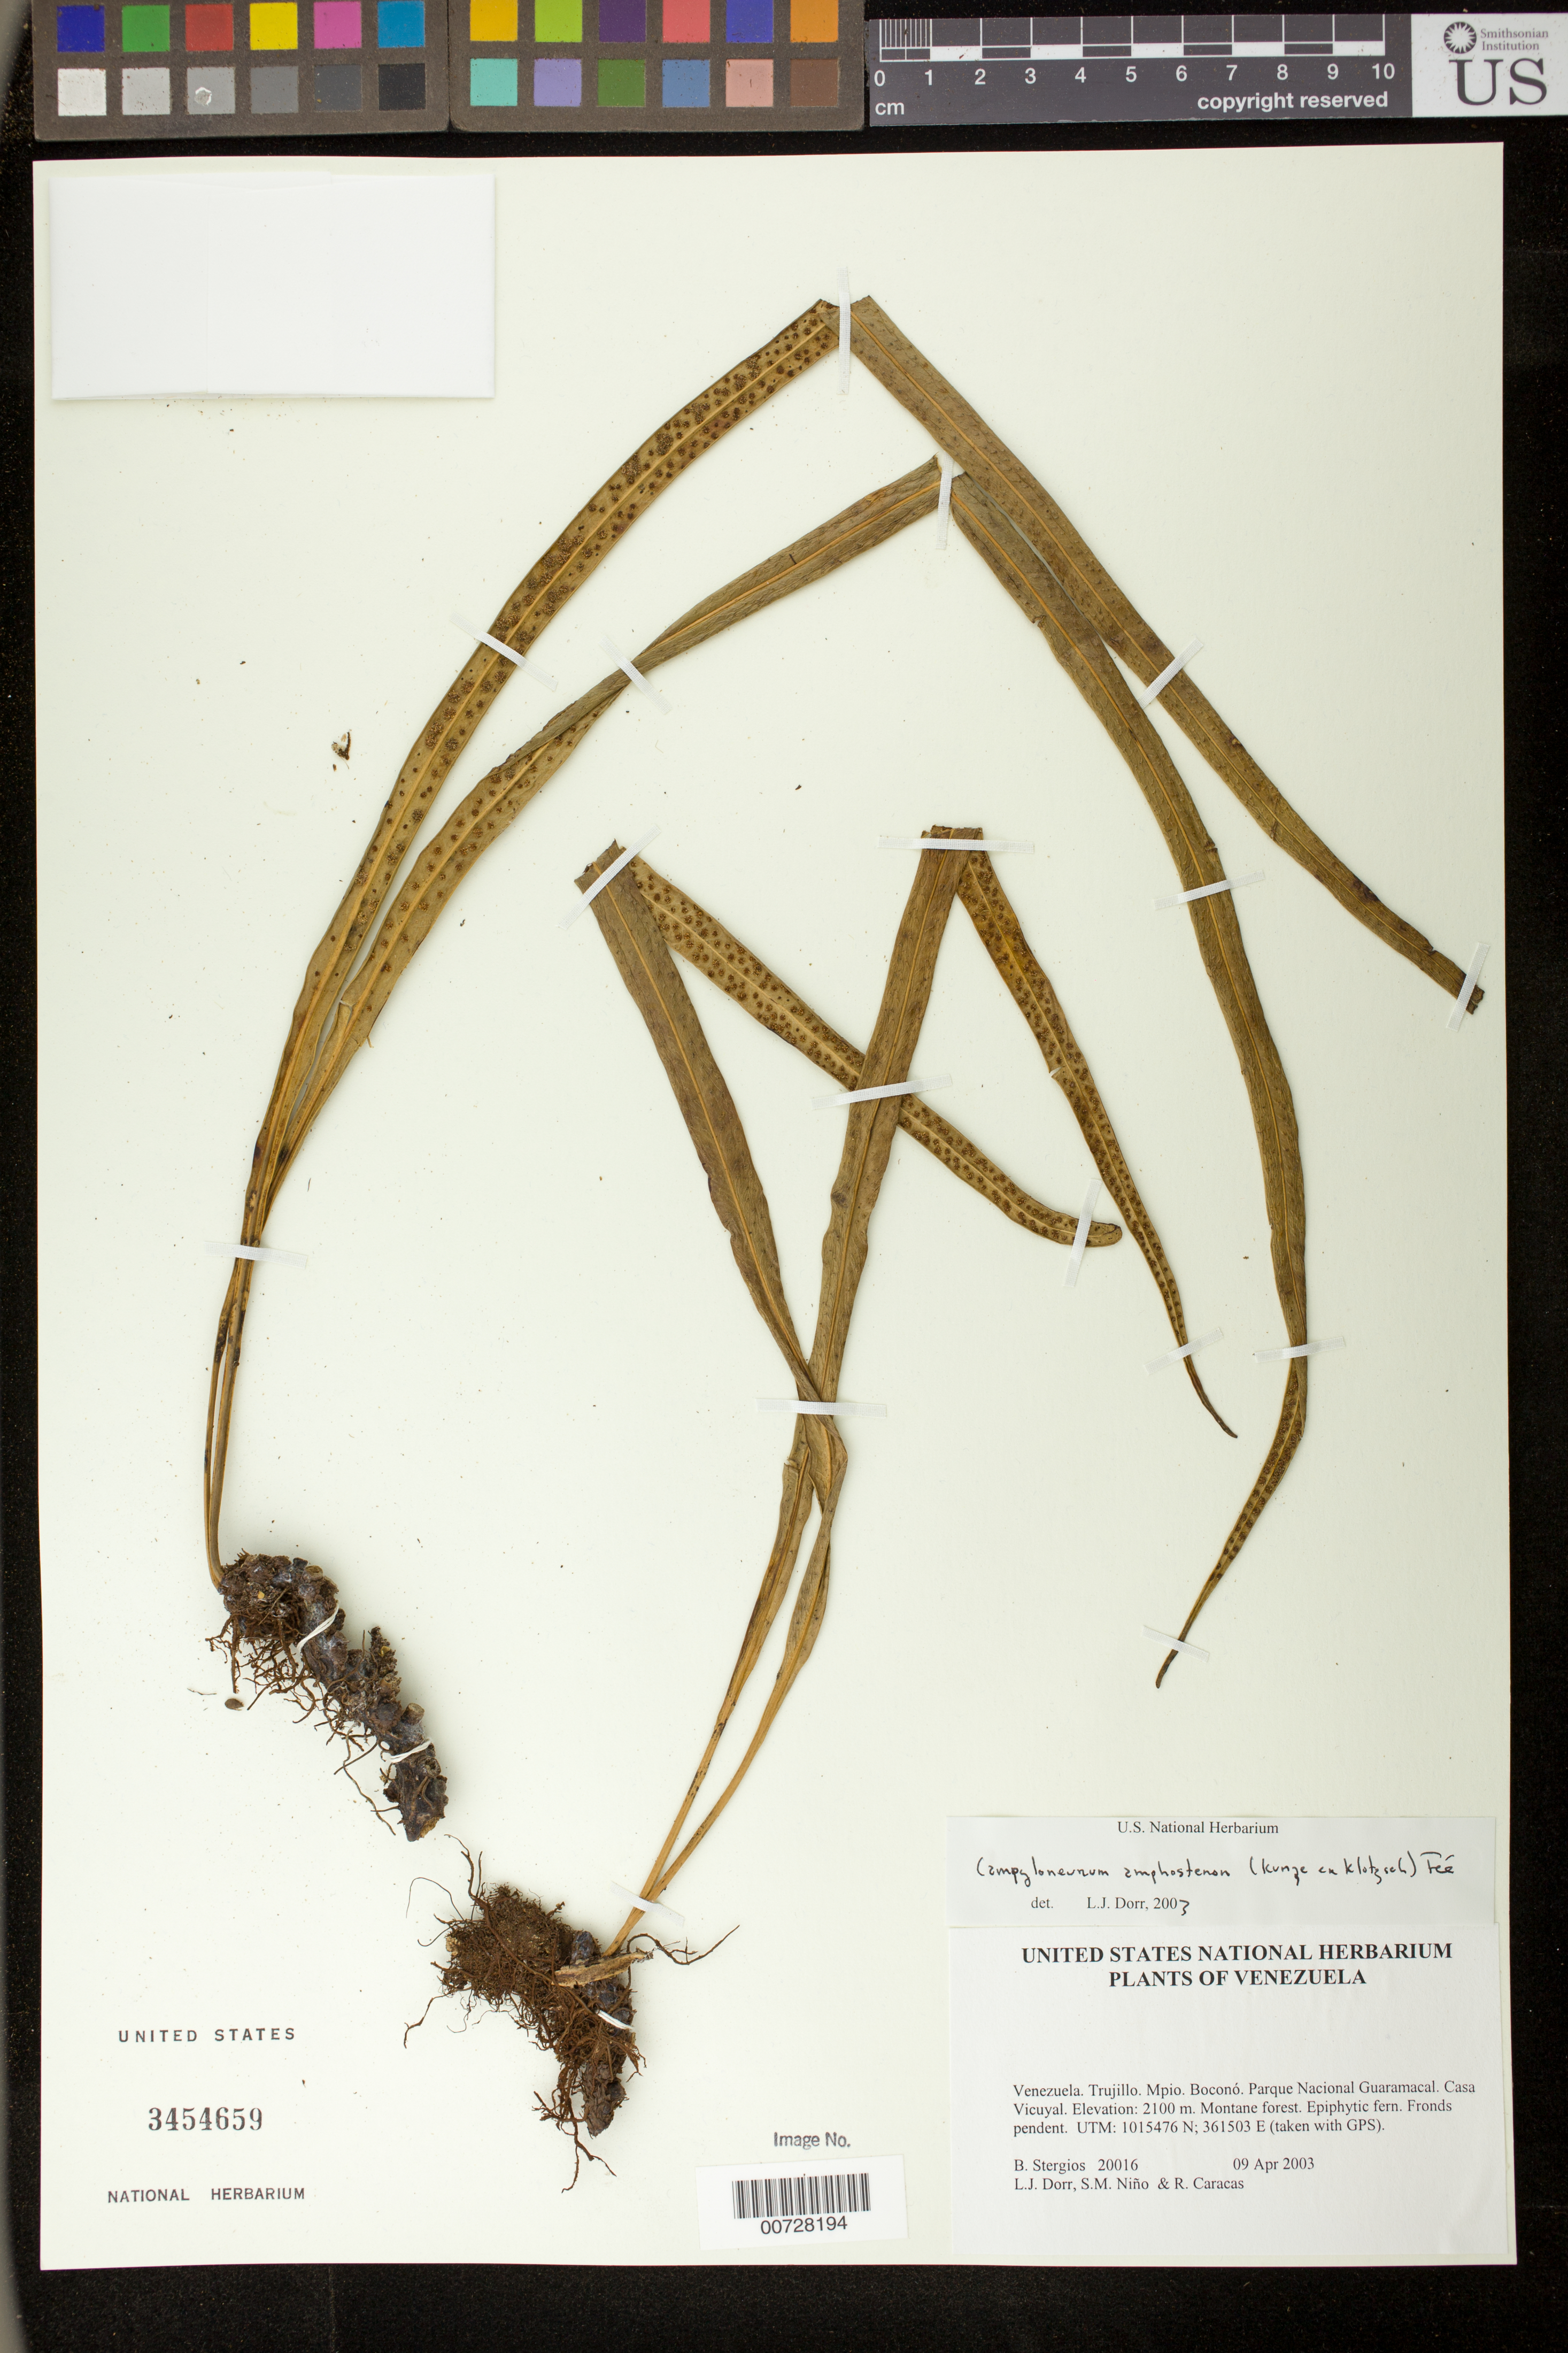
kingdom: Plantae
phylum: Tracheophyta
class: Polypodiopsida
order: Polypodiales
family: Polypodiaceae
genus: Campyloneurum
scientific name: Campyloneurum amphostenon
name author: (Kunze ex Klotzsch) Fée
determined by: Dorr, L. J., (BOT), Smithsonian Institution - National Museum of Natural History (UNITED STATES)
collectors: B. G. Stergios, L. J. Dorr, S. M. Niño & R. Caracas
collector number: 20016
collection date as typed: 09 Apr 2003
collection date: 2003-04-09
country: Venezuela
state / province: Trujillo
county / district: Boconó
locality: Parque Nacional Guaramacal. Casa Vicuyal.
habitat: Montane forest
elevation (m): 2100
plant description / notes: NY, PORT, UC, US, VEN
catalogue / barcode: US 3454659